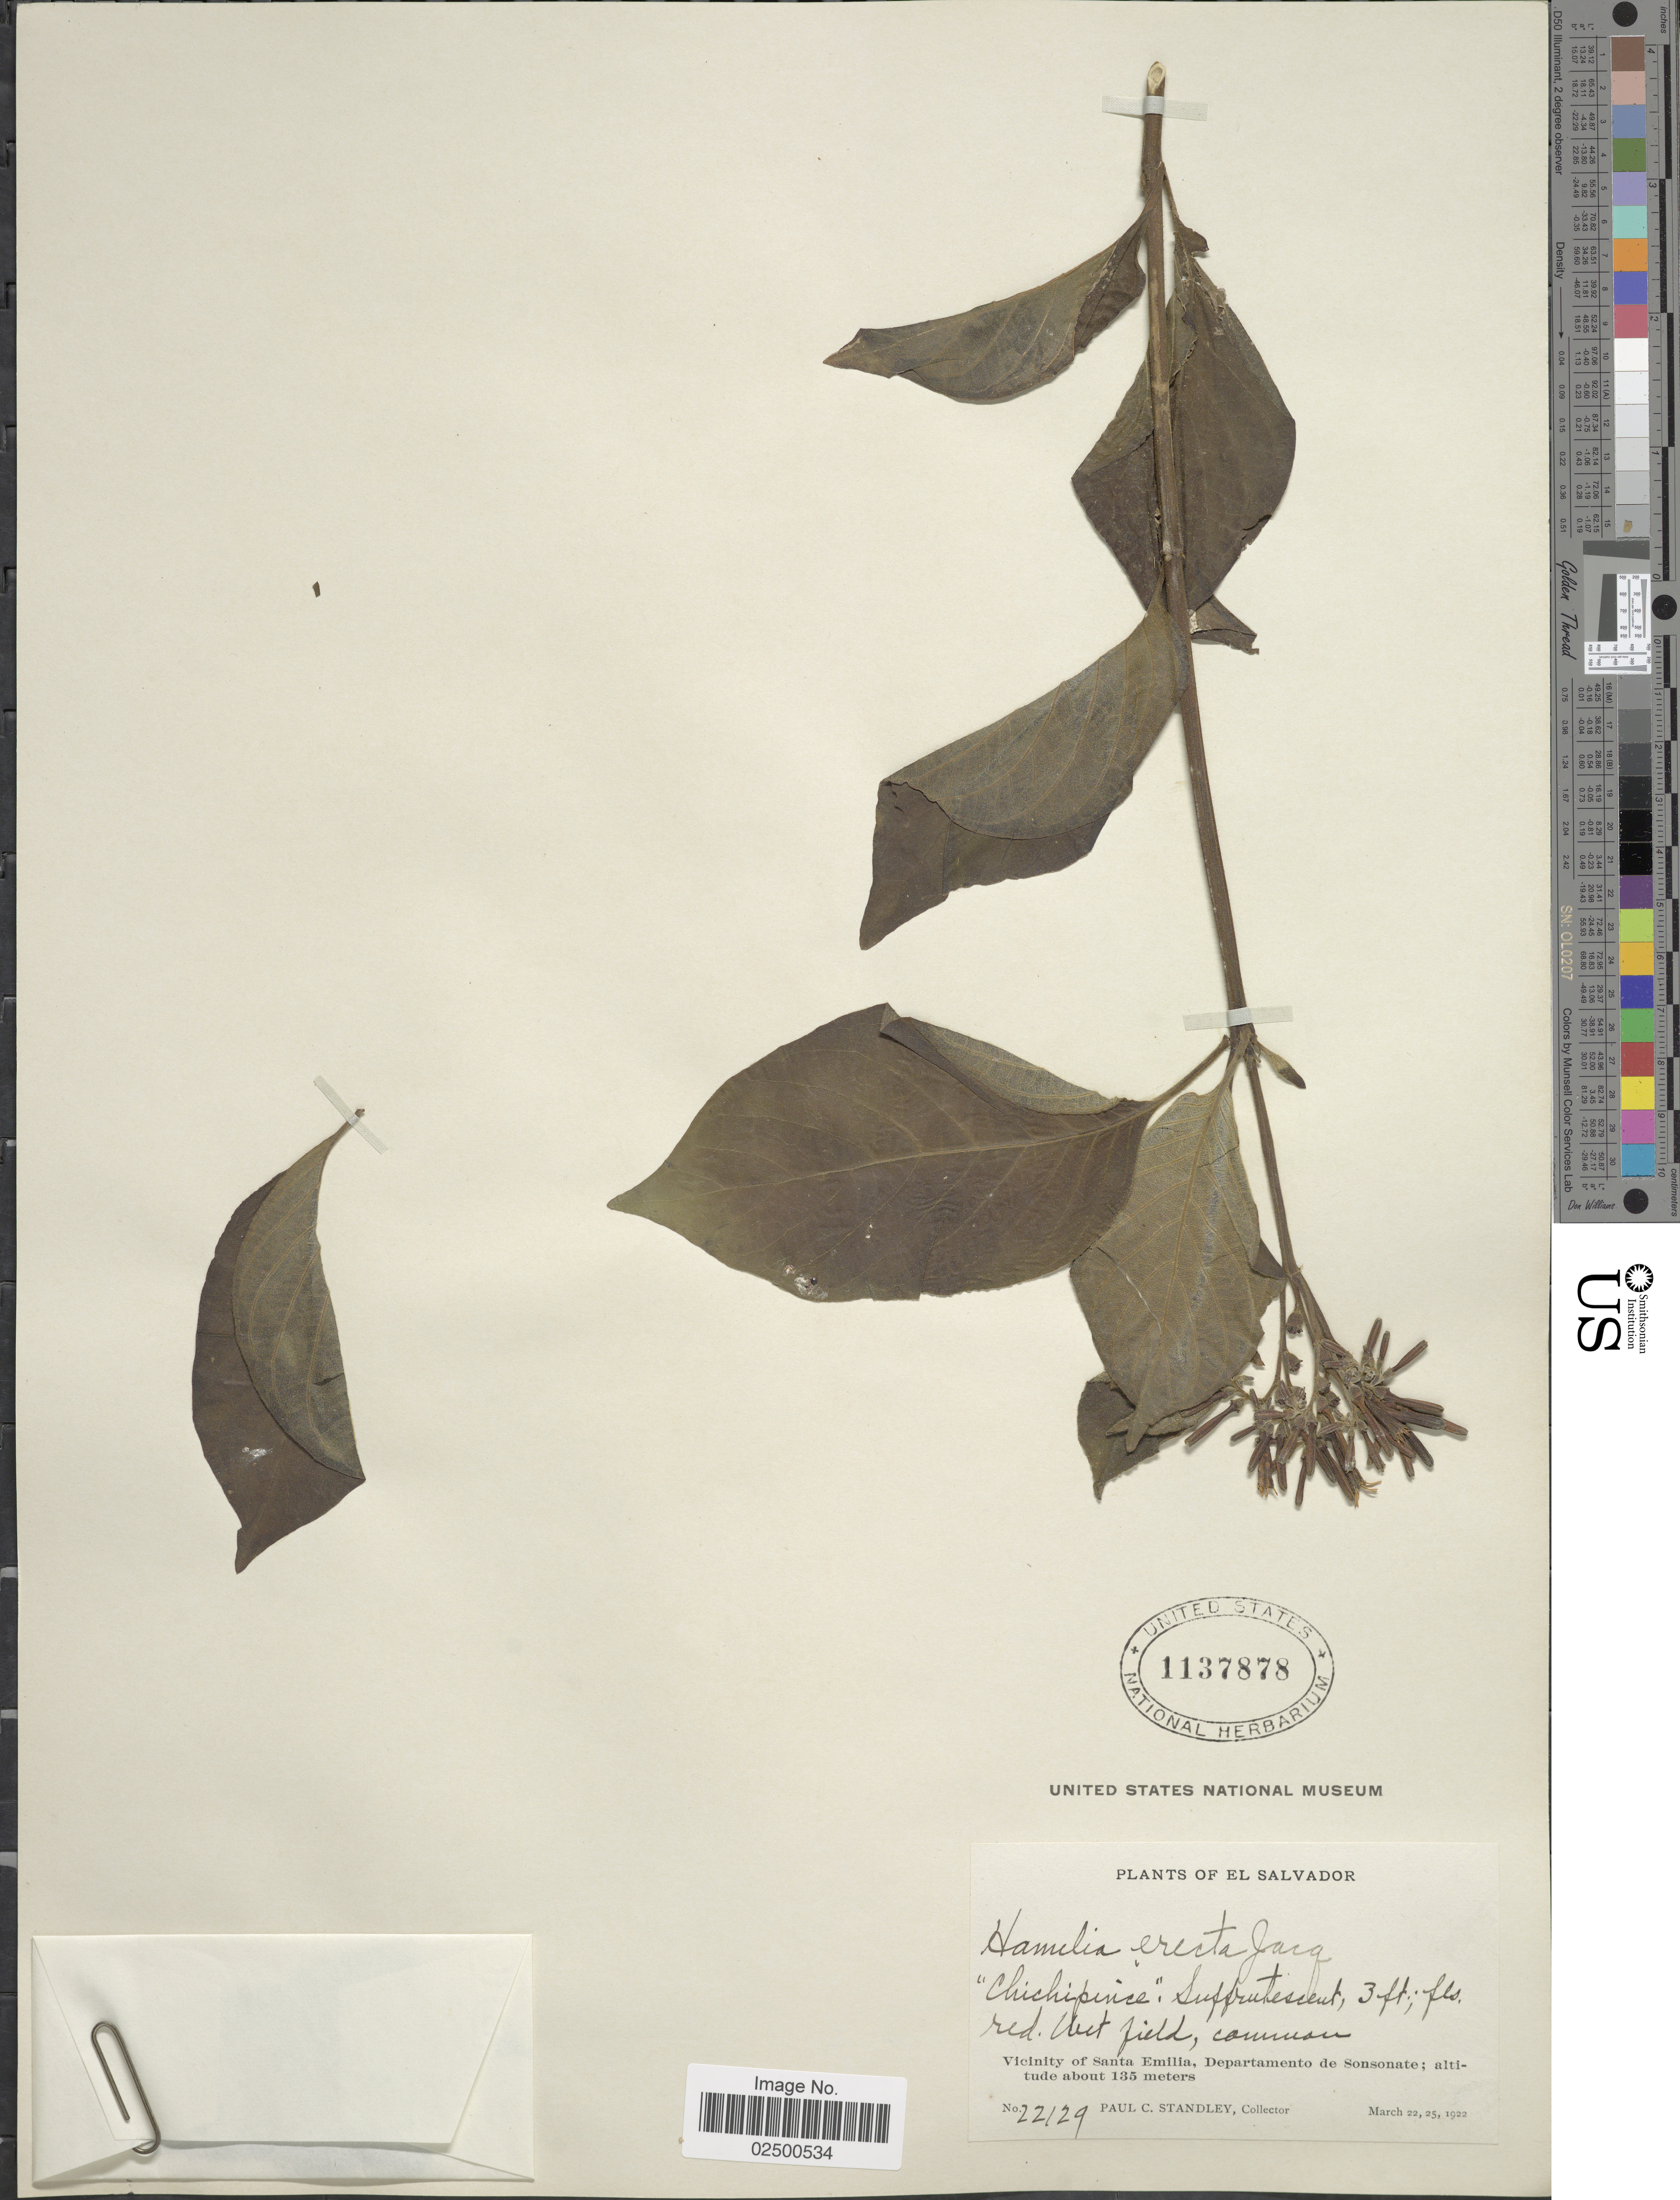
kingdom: Plantae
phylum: Tracheophyta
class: Magnoliopsida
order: Gentianales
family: Rubiaceae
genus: Hamelia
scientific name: Hamelia erecta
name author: Jacq.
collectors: P. C. Standley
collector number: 22129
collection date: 1922-03-22/1922-03-25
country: El Salvador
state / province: Sonsonate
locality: Vicinity of Santa Emilia, Departamento de Sonsonate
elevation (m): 135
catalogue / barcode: US 1137878